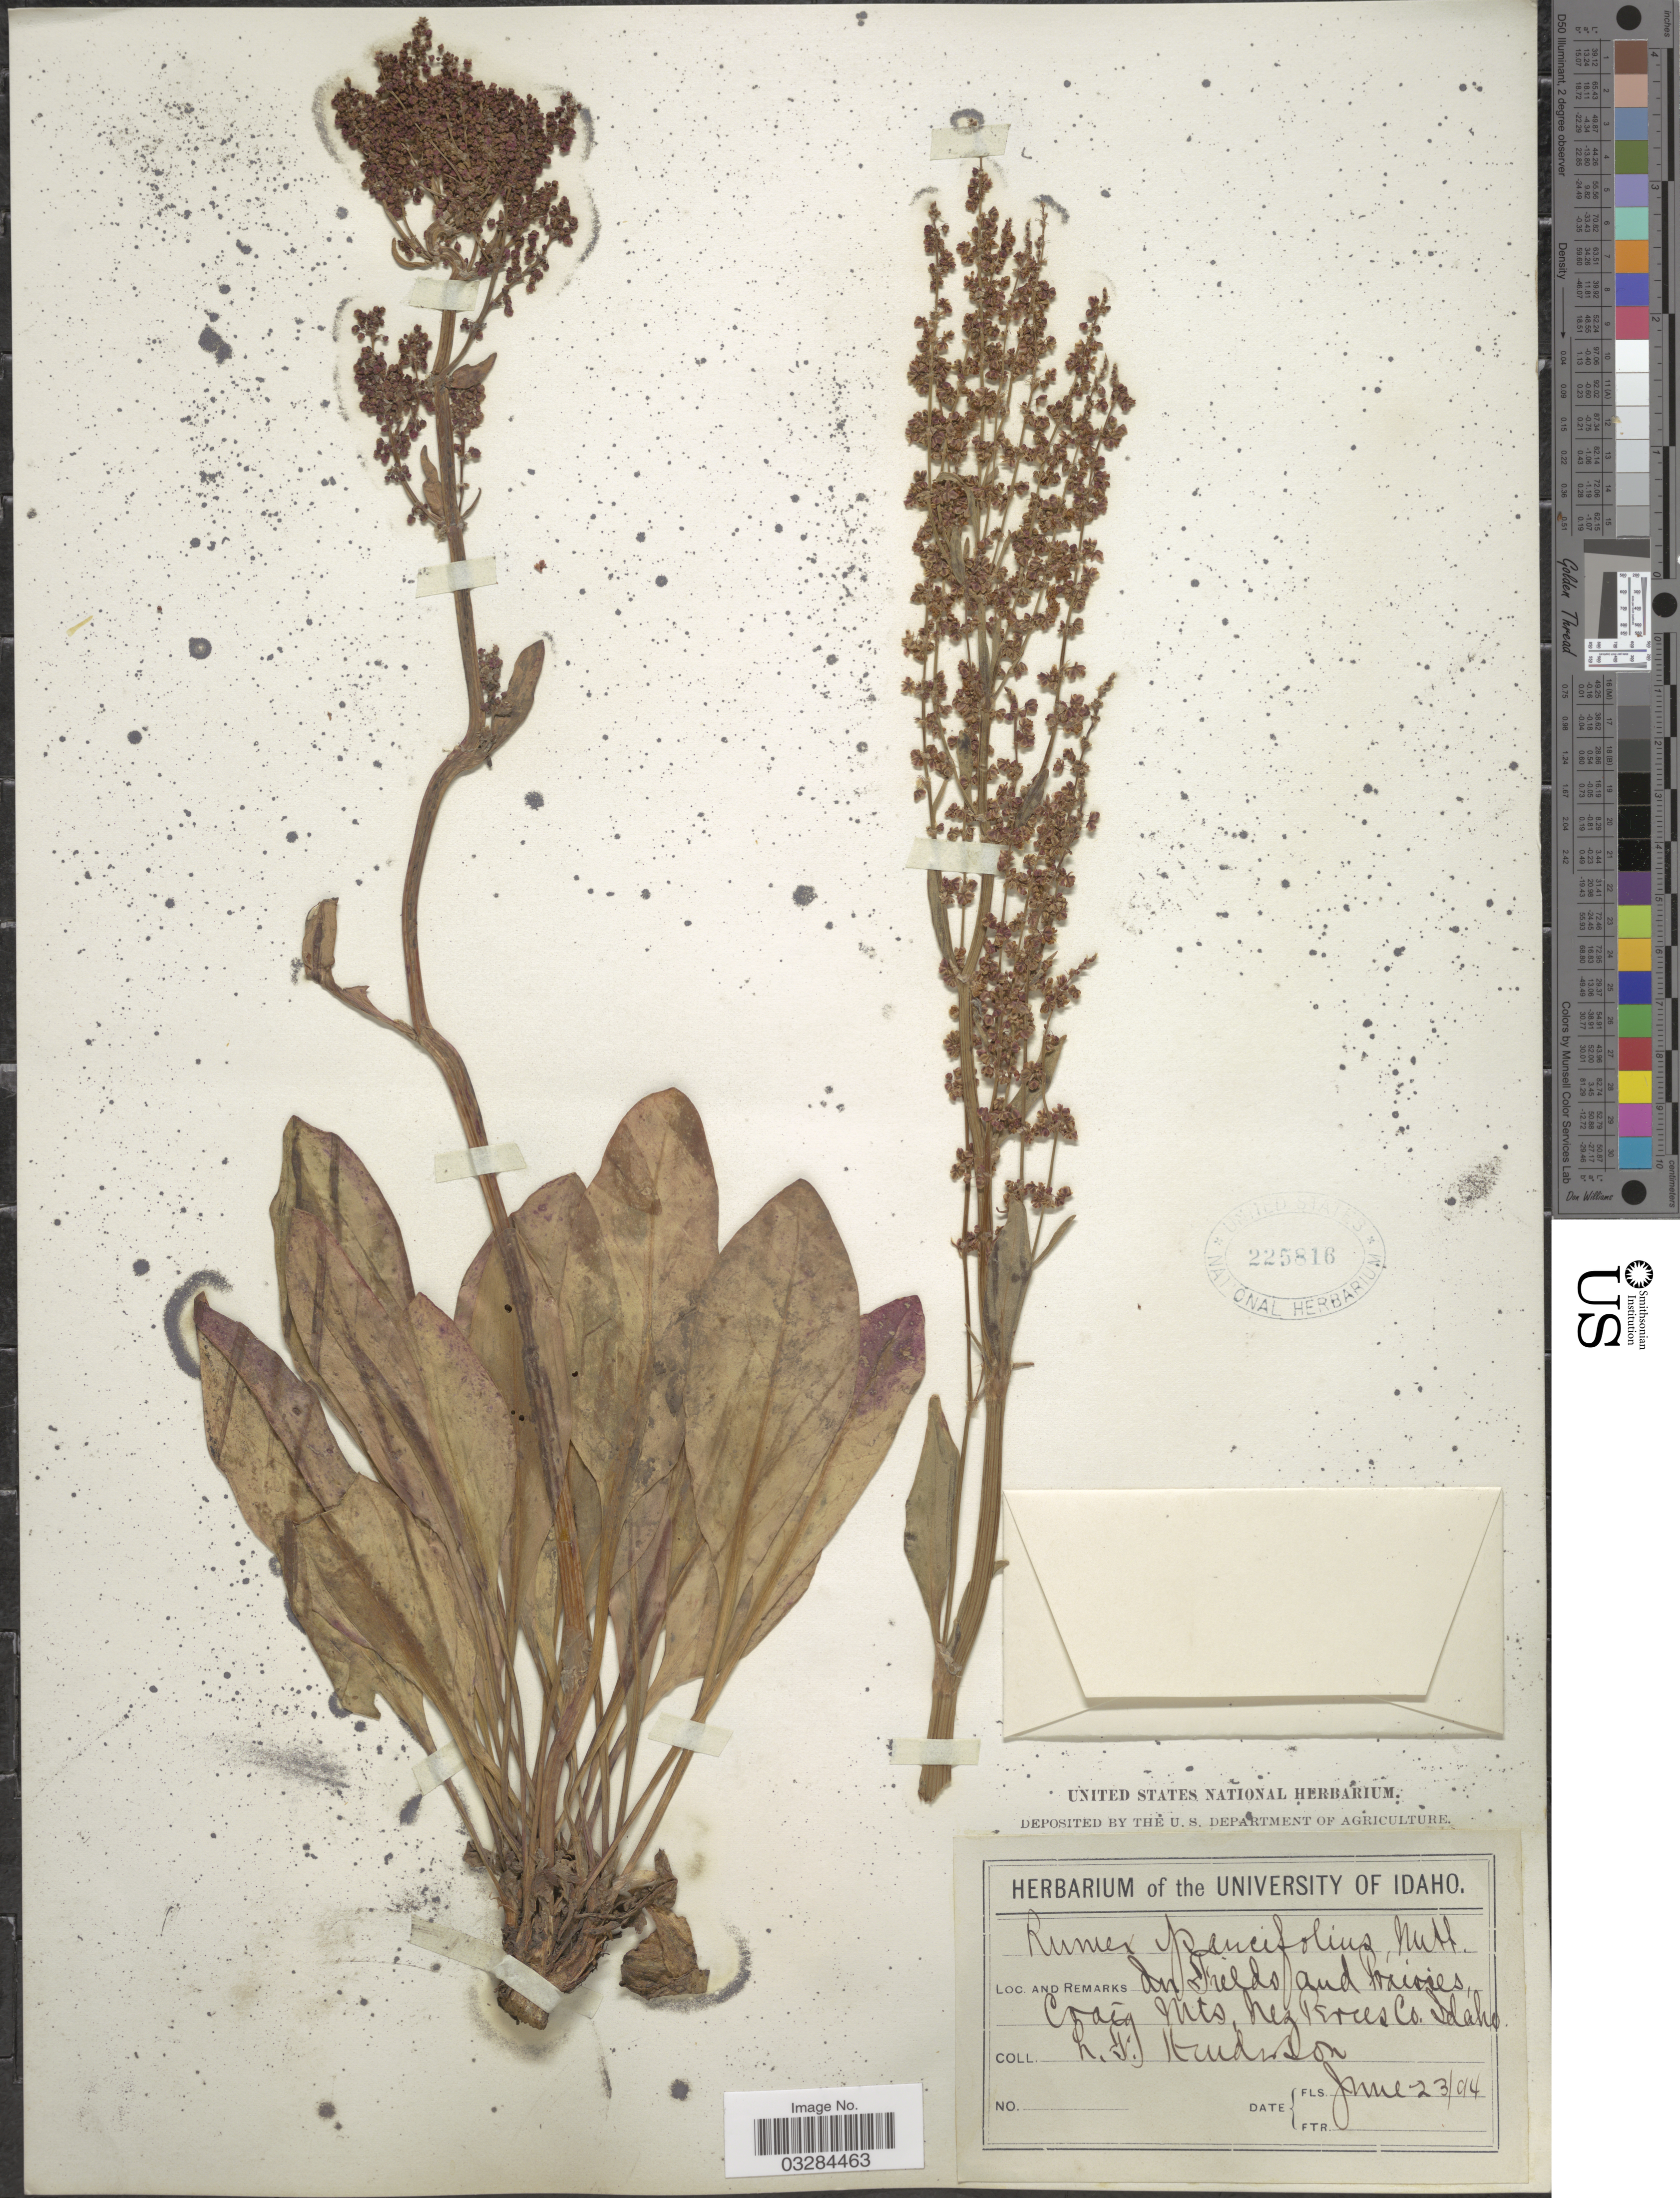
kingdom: Plantae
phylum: Tracheophyta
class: Magnoliopsida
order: Caryophyllales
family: Polygonaceae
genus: Rumex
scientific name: Rumex paucifolius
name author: Nutt.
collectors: L. F. Hudson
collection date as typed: Transcribed d/m/y: 23/6/94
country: United States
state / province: Idaho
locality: In fields and Prairies, Craig Mts, Nez Perces Co.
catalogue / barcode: US 225816